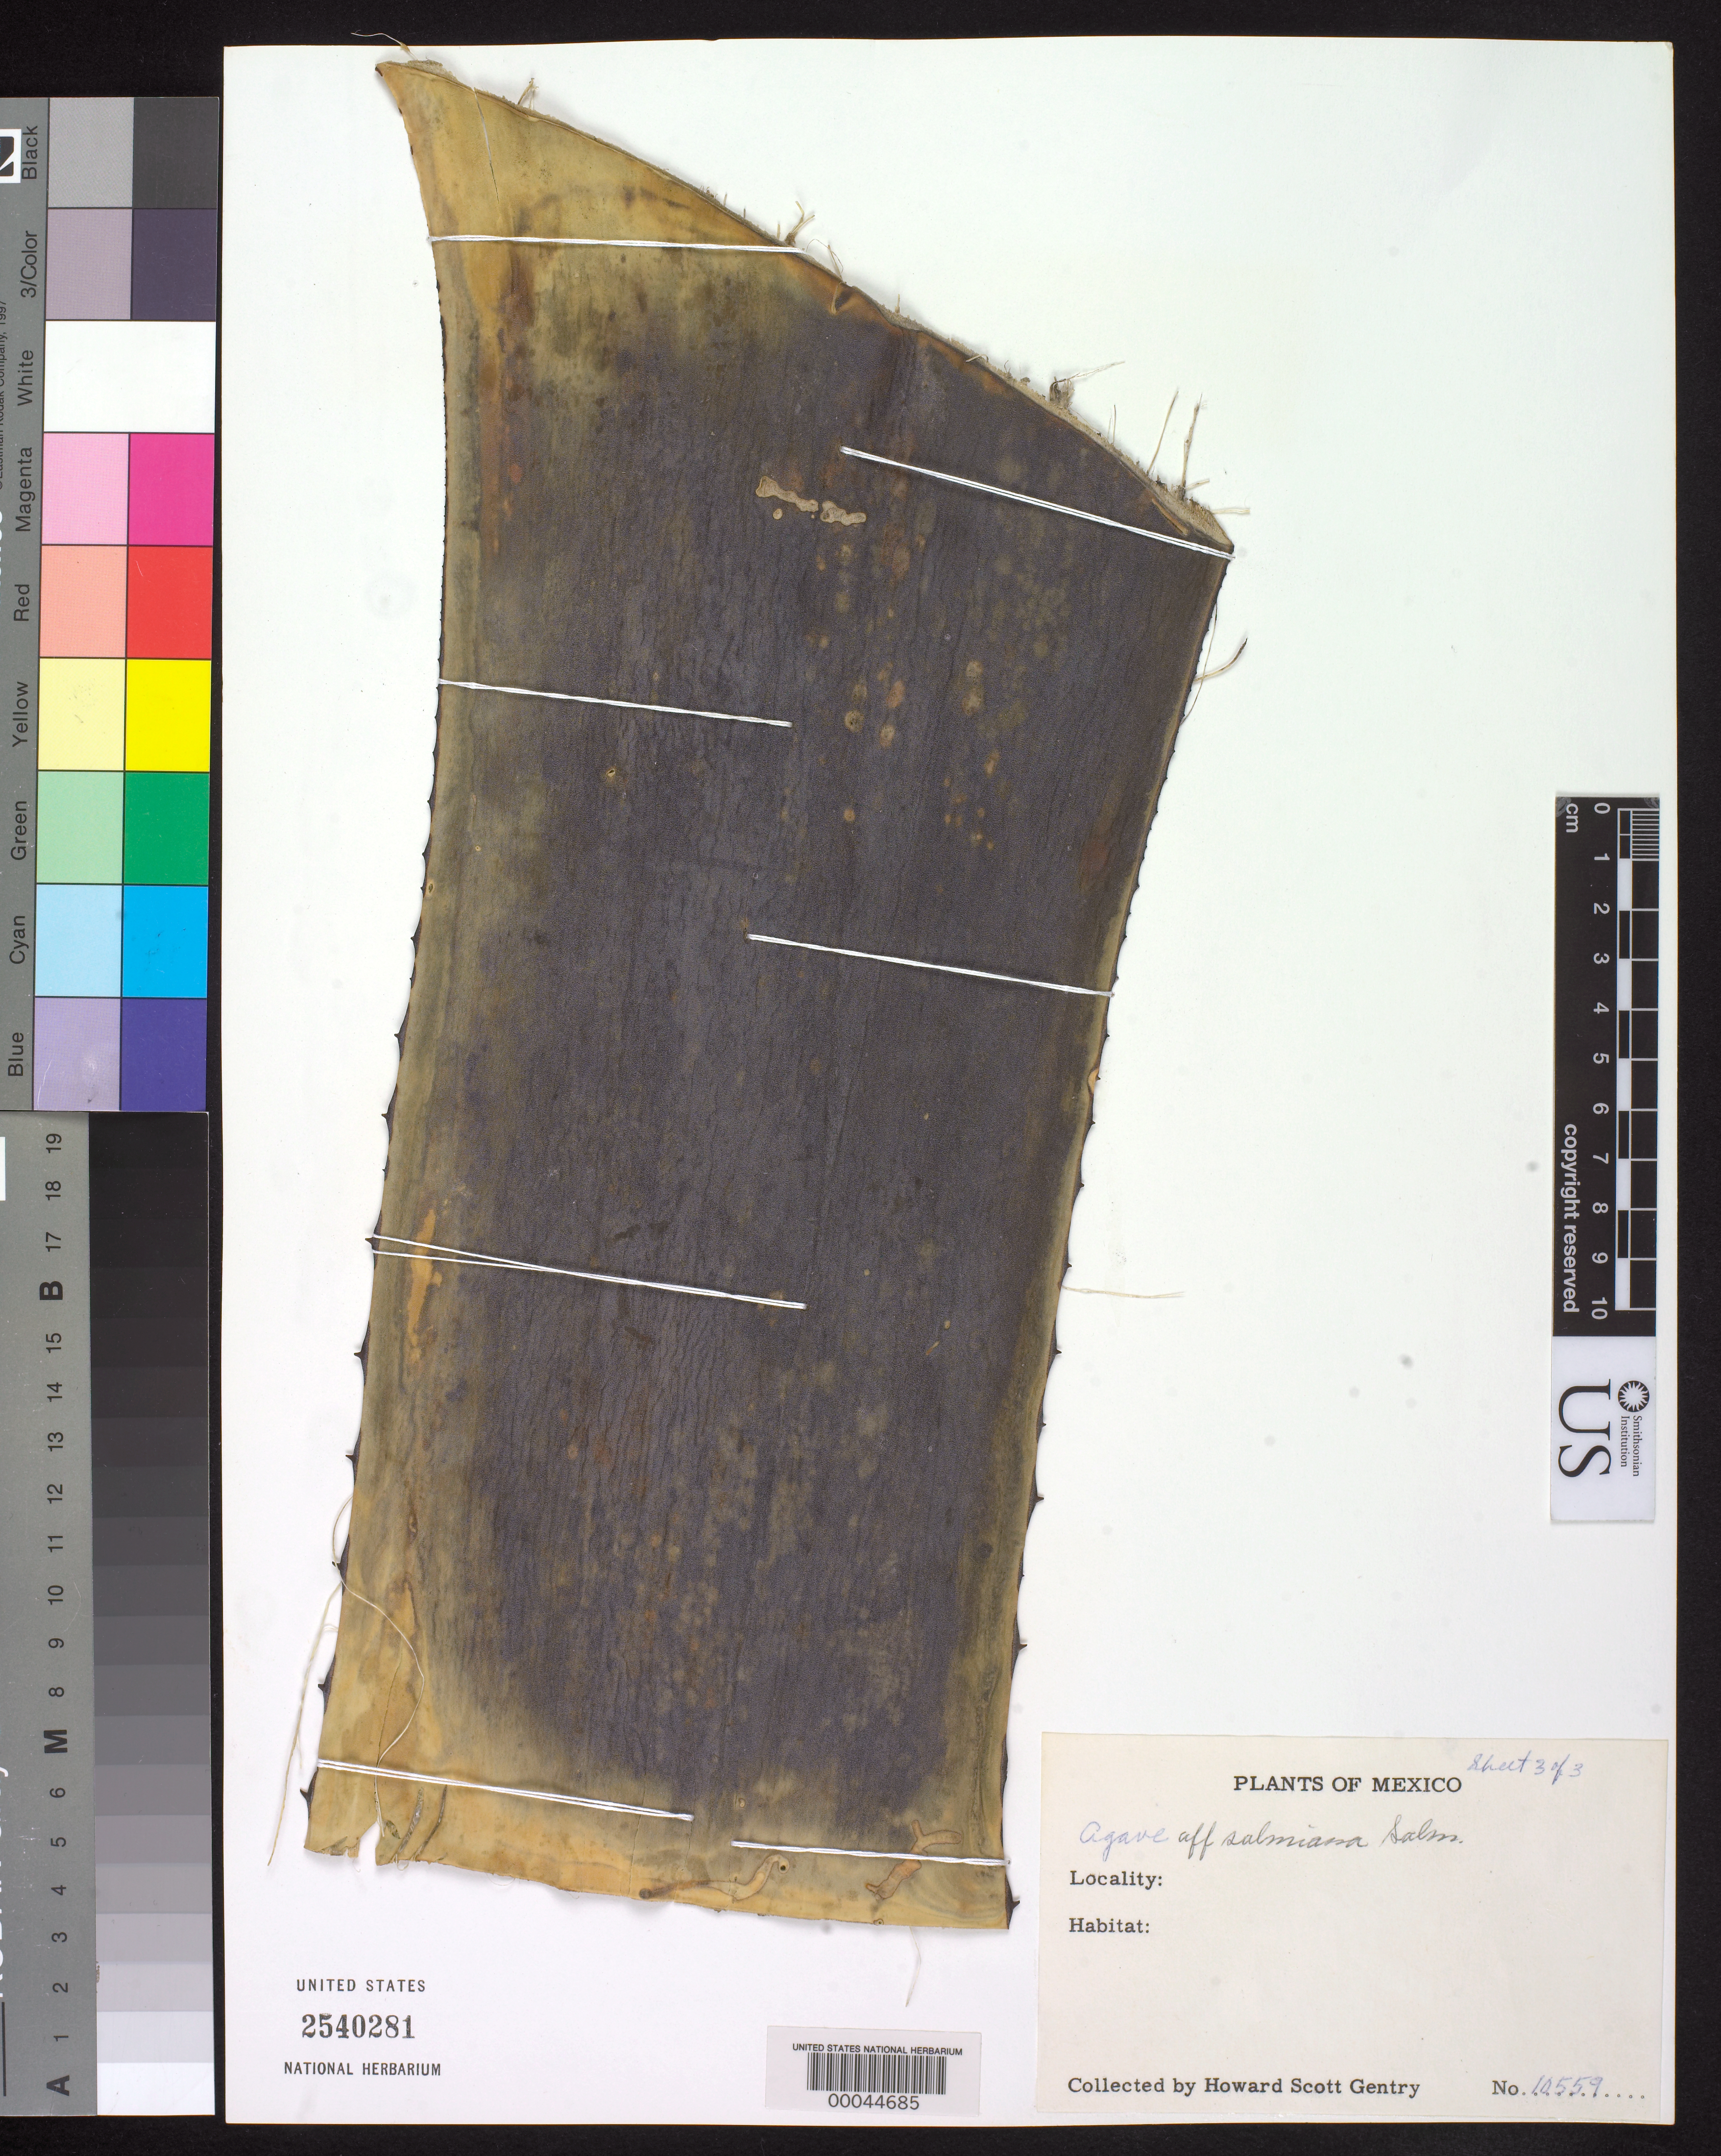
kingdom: Plantae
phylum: Tracheophyta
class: Liliopsida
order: Asparagales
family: Asparagaceae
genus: Agave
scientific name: Agave salmiana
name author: Otto ex Salm-Dyck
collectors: H. S. Gentry & C. Gilly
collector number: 10559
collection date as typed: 07 Jun 1951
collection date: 1951-06-07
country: Mexico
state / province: Durango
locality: Nombre de Dios on Ranchito Cruz de Granada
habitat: Cultivated in open field for pulque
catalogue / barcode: US 2540281